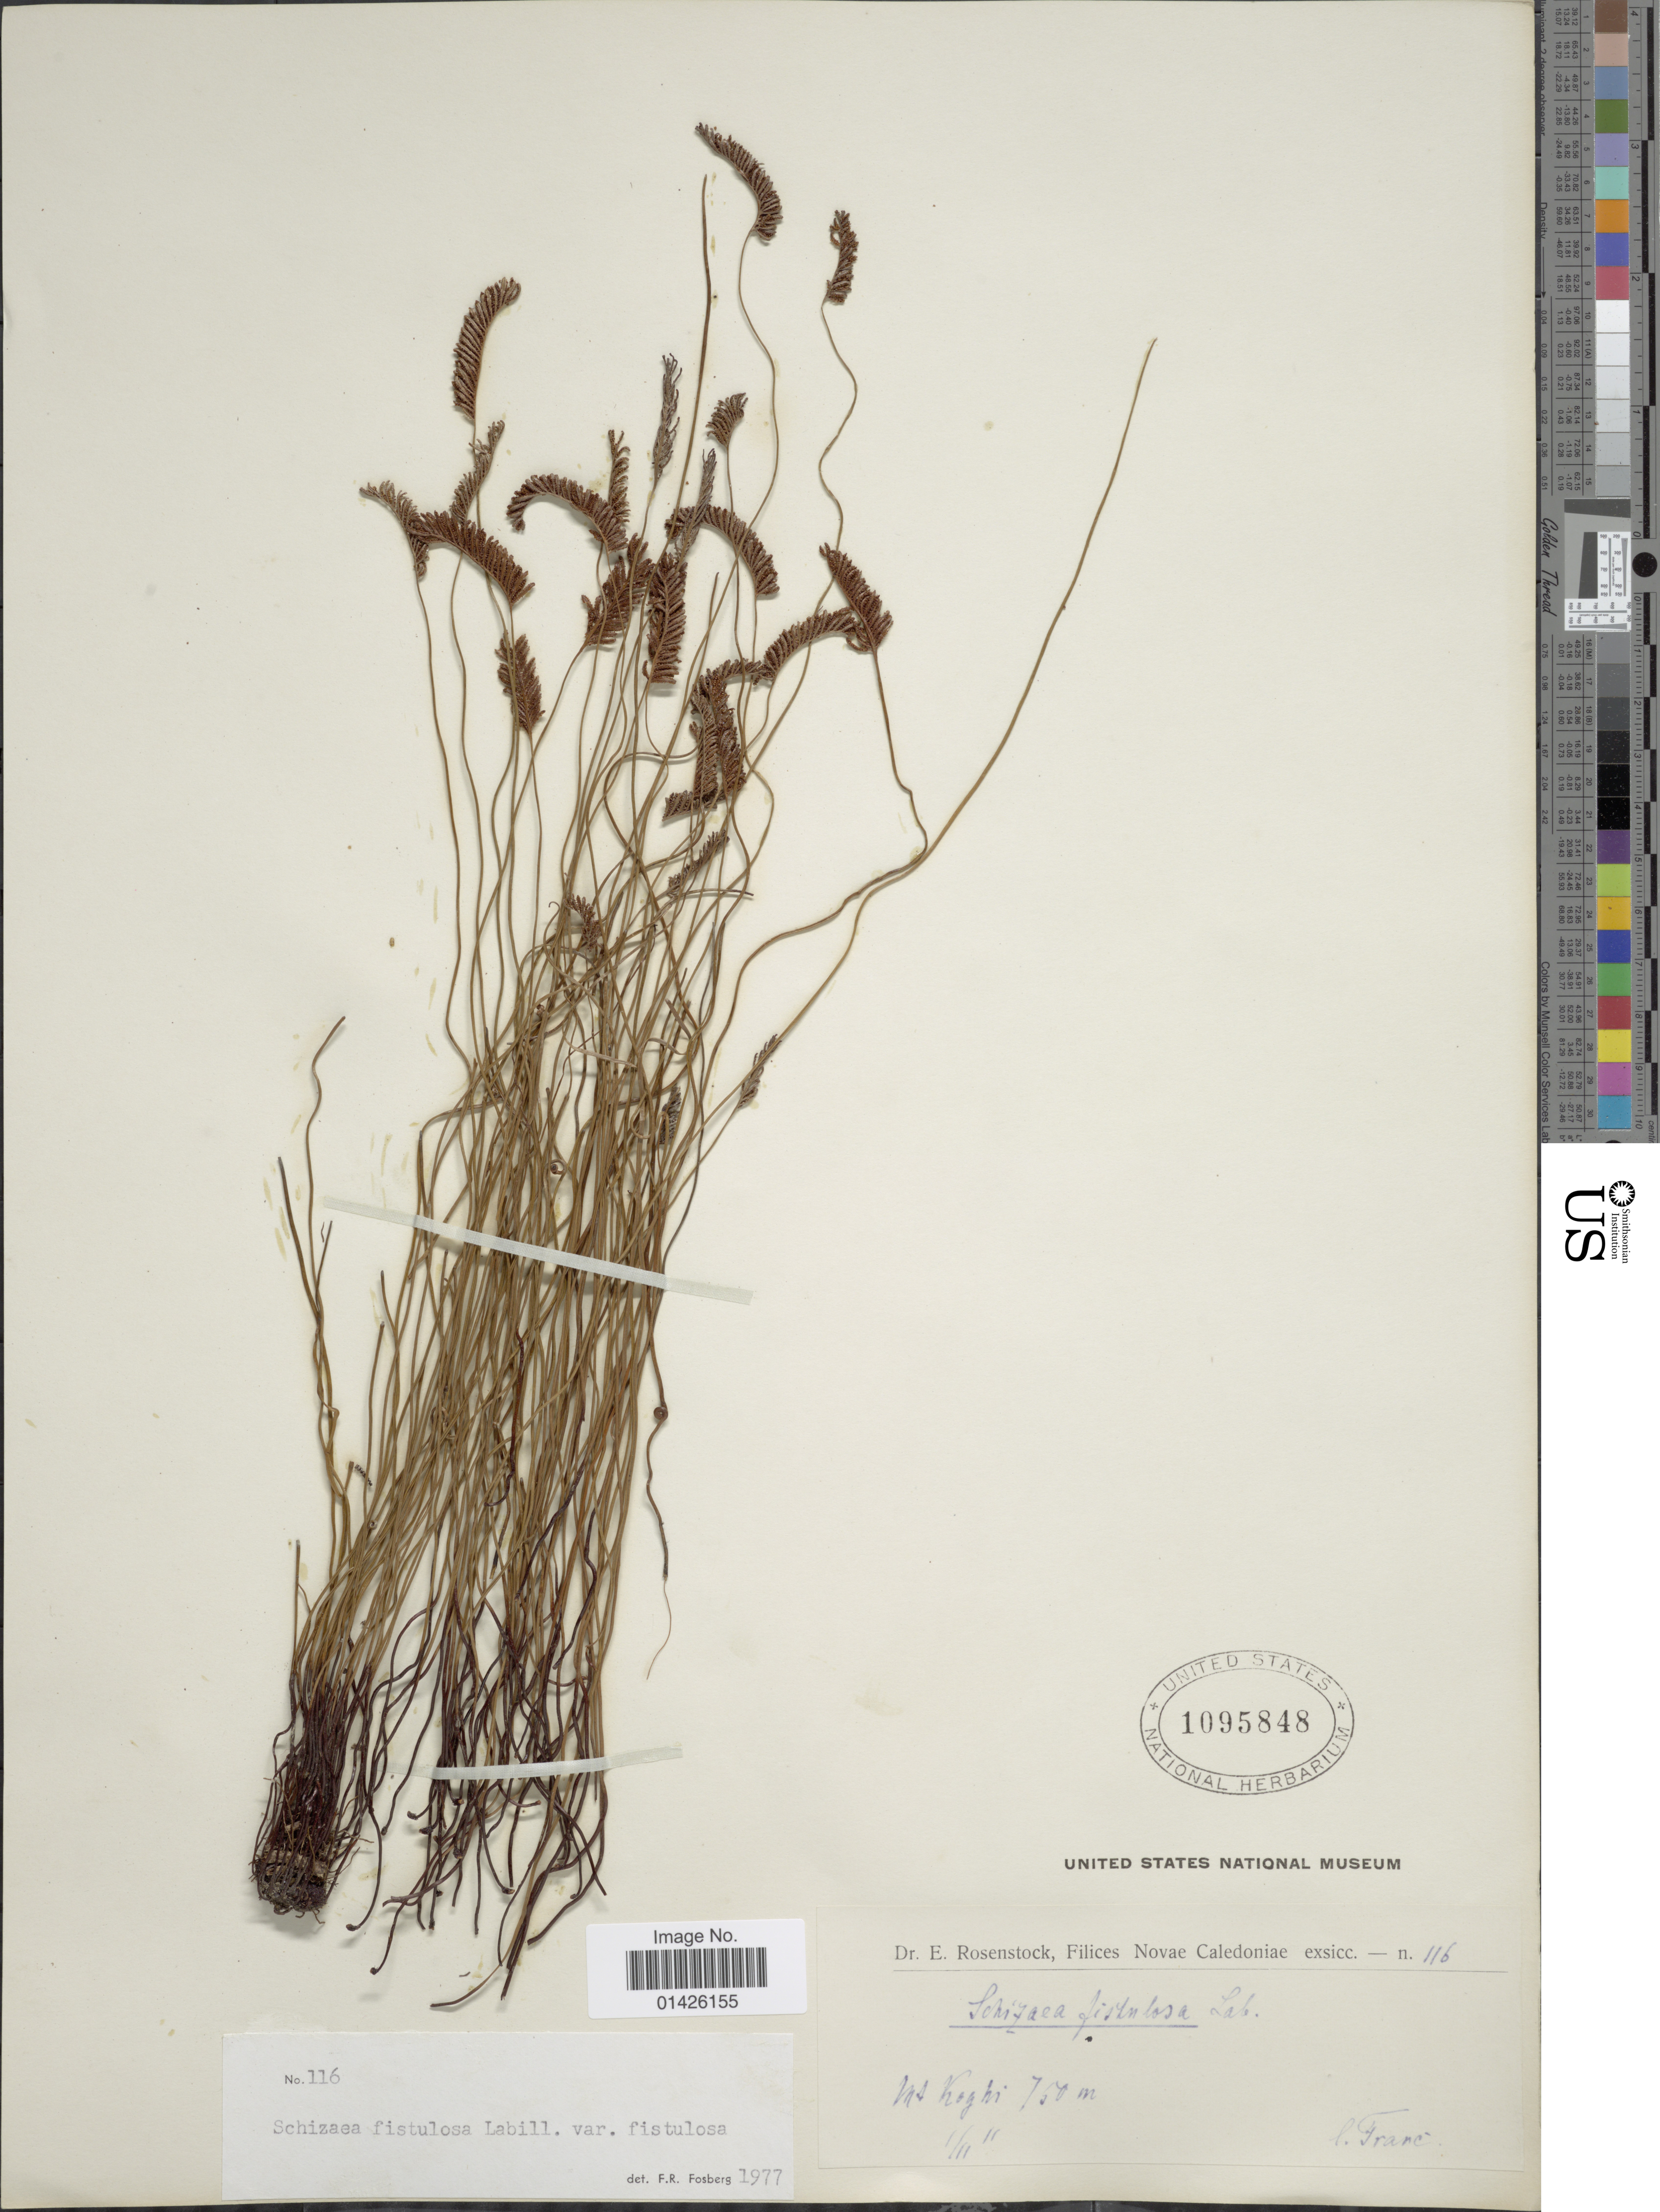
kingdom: Plantae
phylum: Tracheophyta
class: Polypodiopsida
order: Schizaeales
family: Schizaeaceae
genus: Schizaea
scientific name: Schizaea fistulosa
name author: Labill.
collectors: Franc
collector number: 116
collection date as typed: Transcribed d/m/y: 1/11/11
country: New Caledonia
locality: Mt Koghi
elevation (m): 750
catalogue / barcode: US 1095848